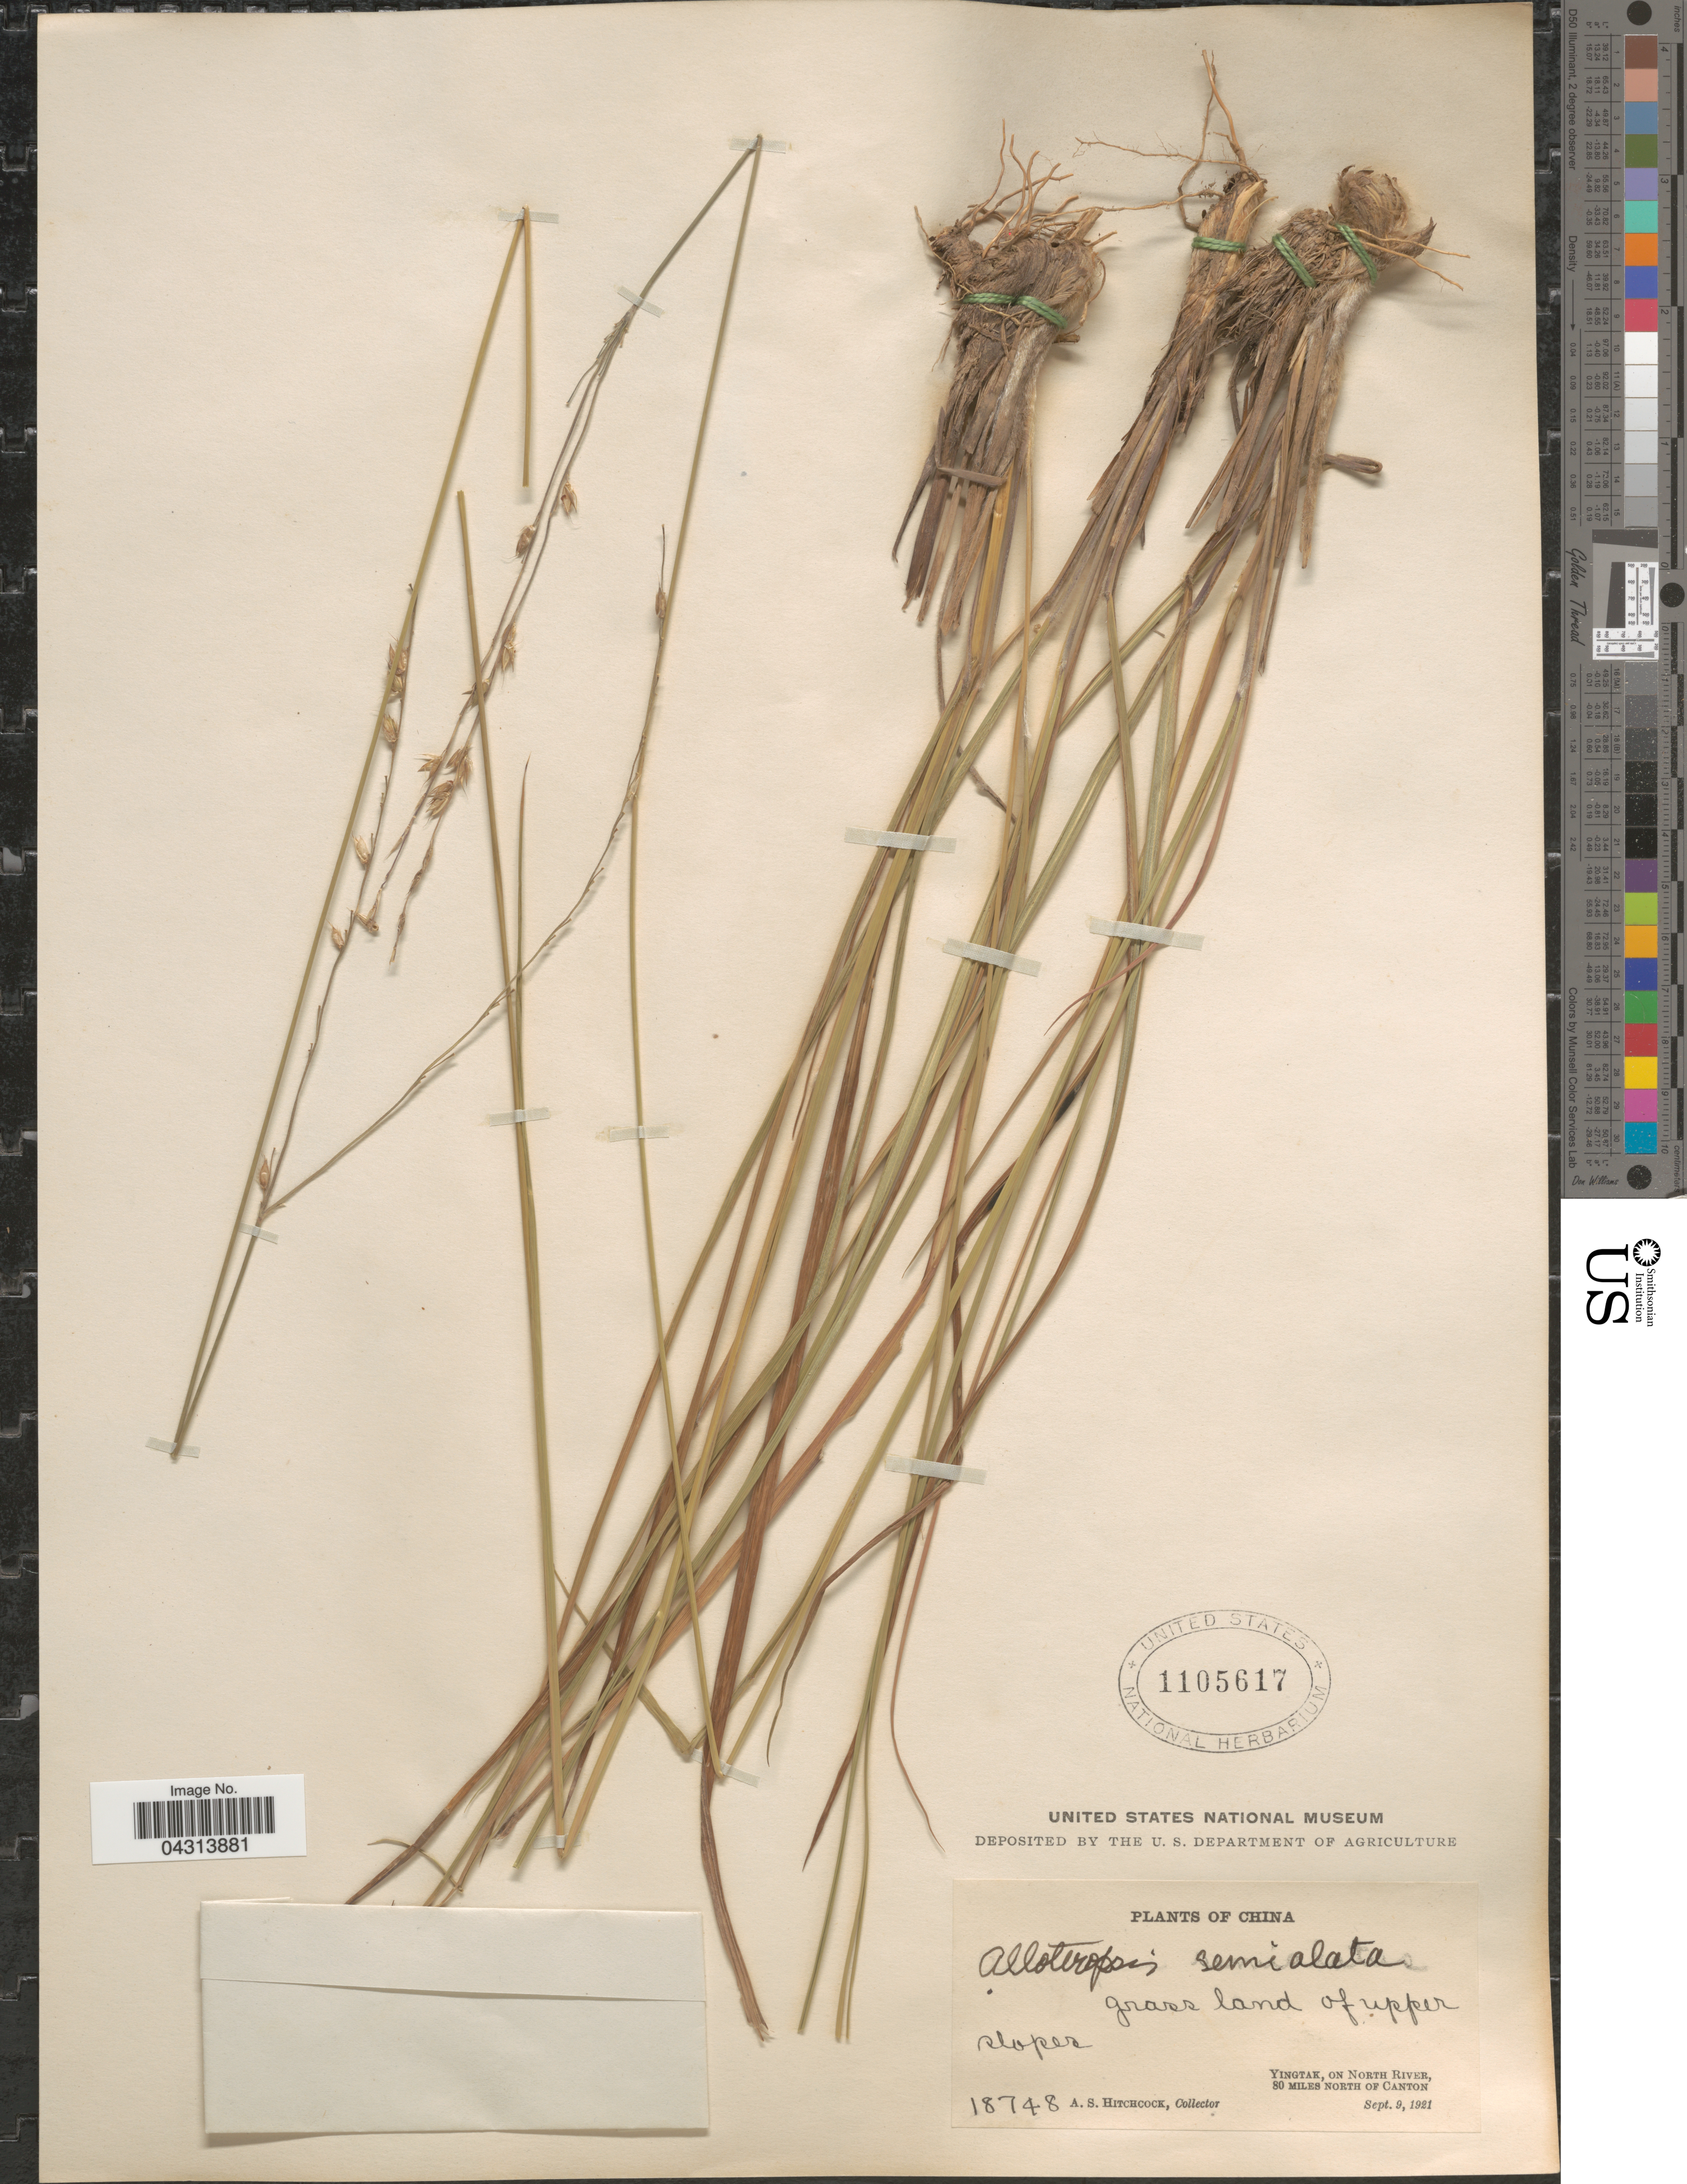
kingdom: Plantae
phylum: Tracheophyta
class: Liliopsida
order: Poales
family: Poaceae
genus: Alloteropsis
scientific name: Alloteropsis semialata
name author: (R. Br.) Hitchc.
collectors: A. S. Hitchcock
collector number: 18748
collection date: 1921-09-09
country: China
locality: Yingtak, On North River, 80 Miles North Of Canton.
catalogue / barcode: US 1105617